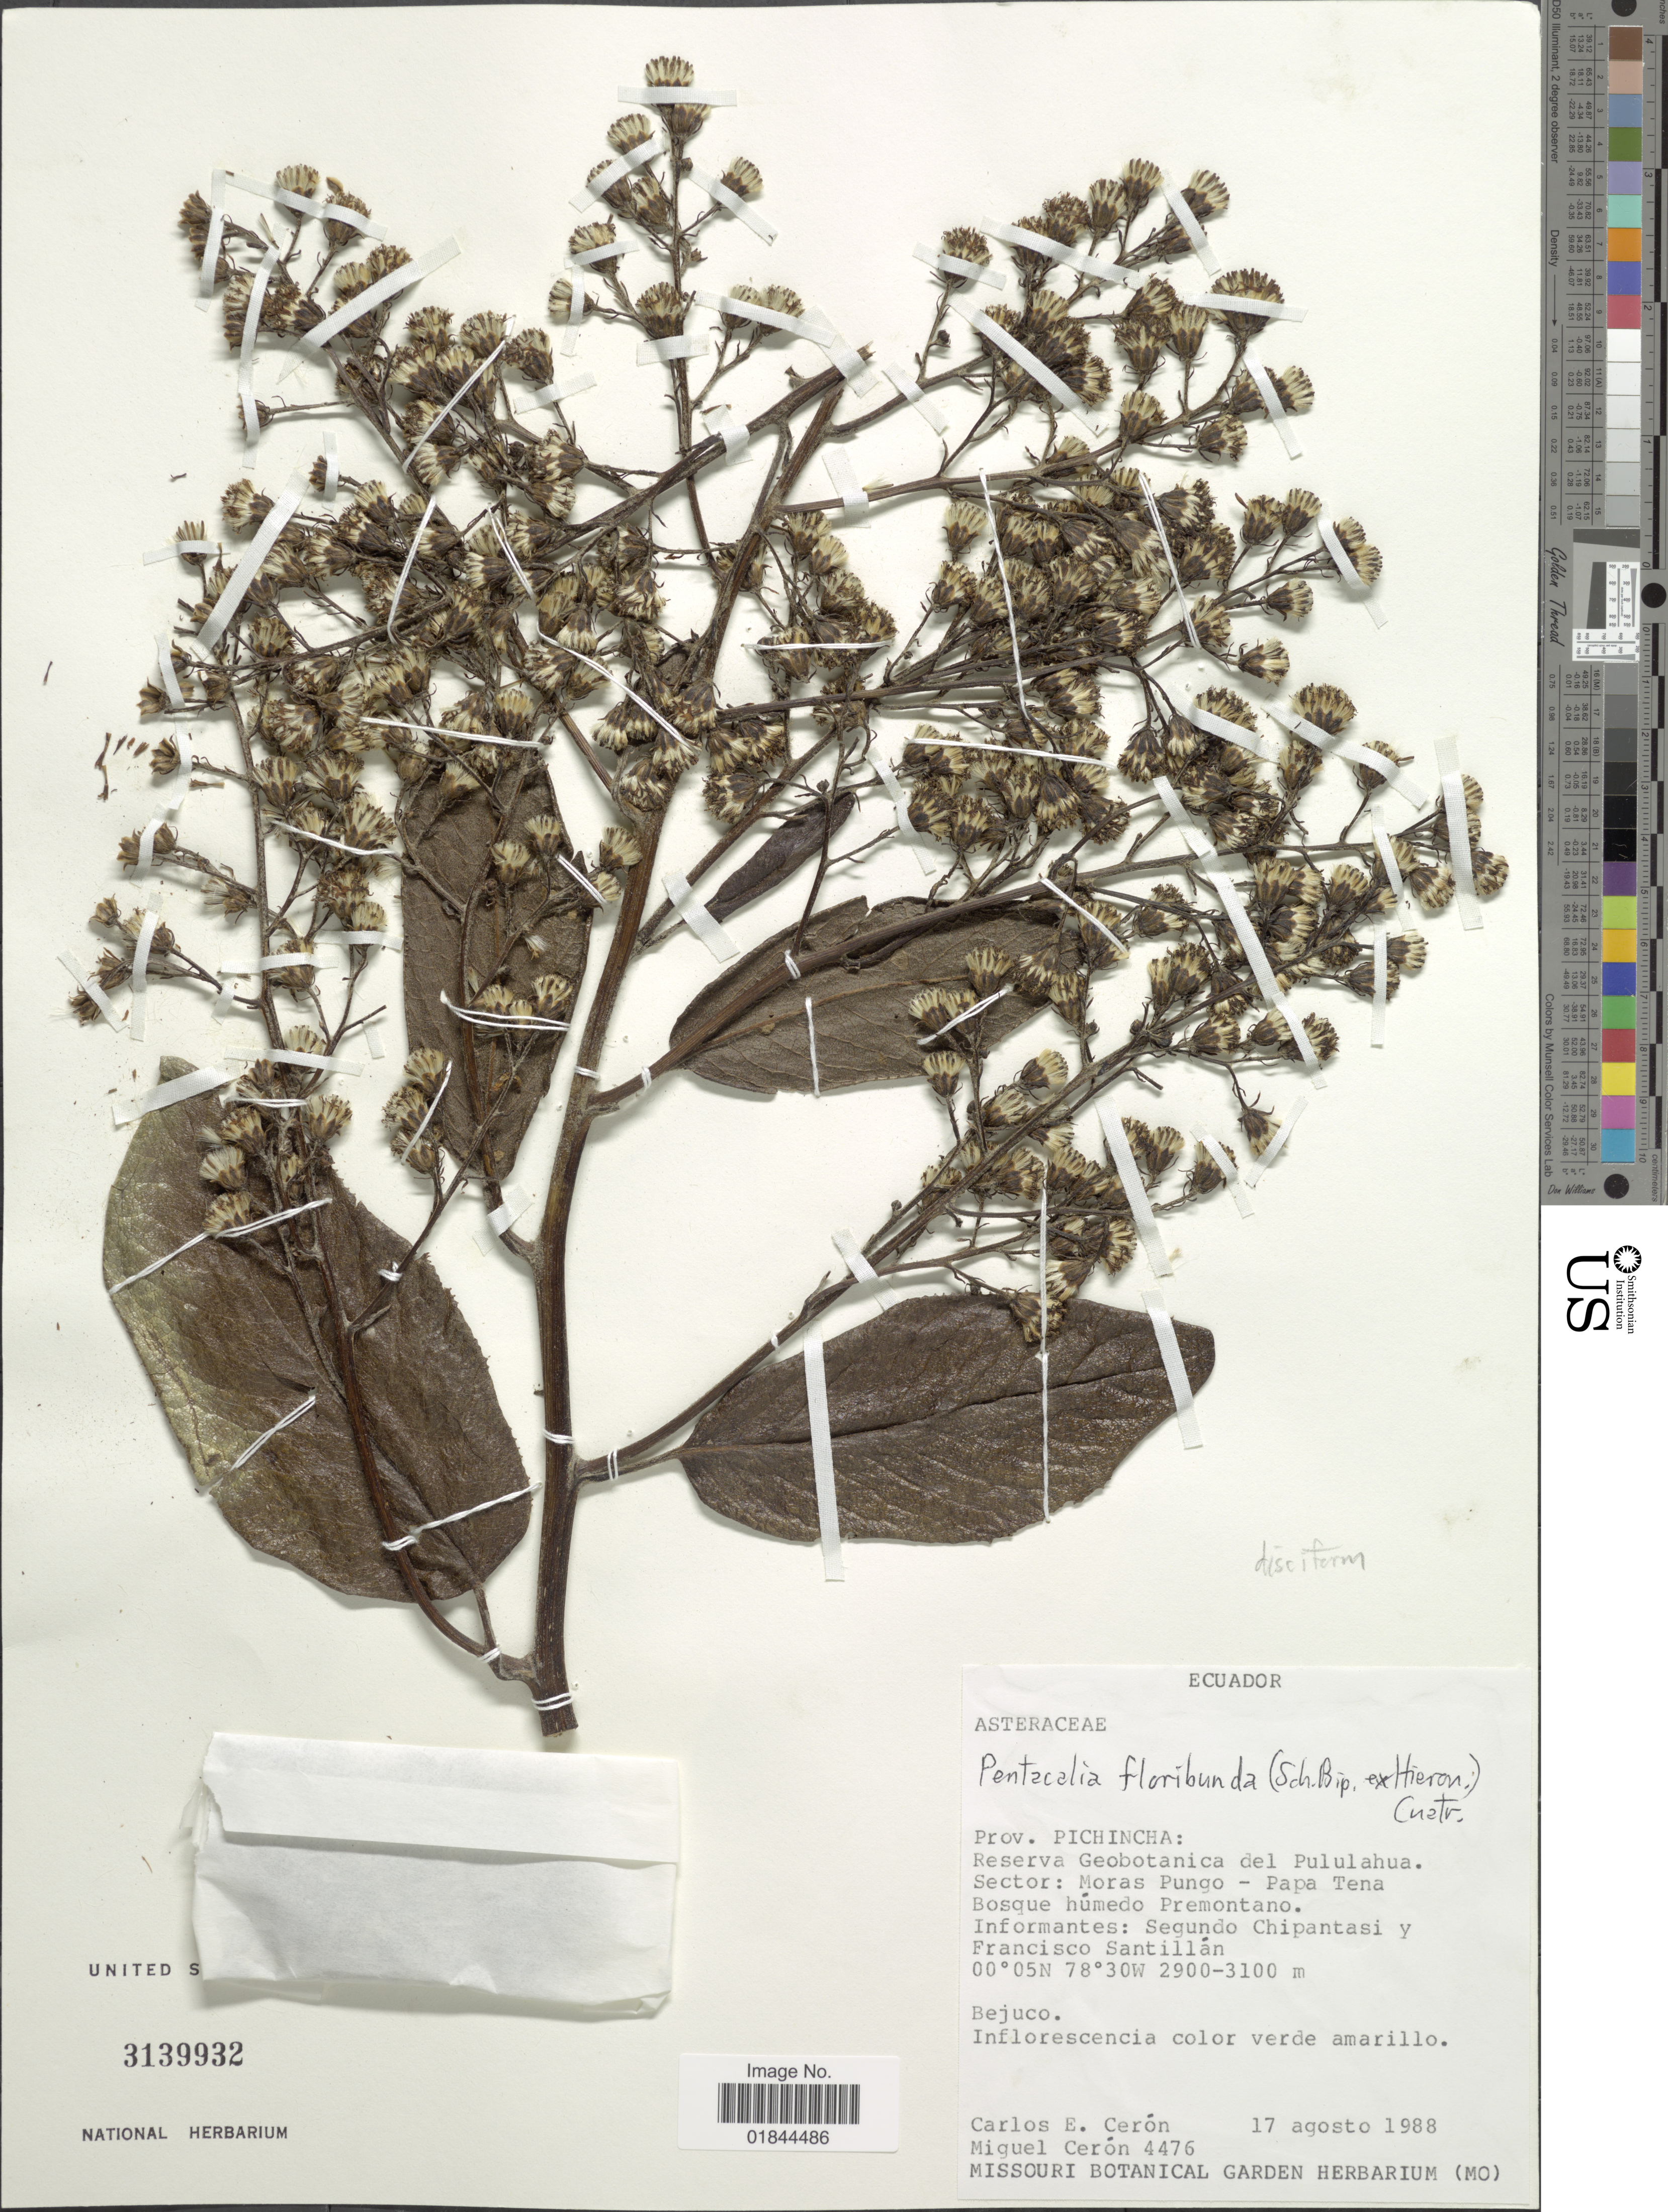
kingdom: Plantae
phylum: Tracheophyta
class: Magnoliopsida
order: Asterales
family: Asteraceae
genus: Pentacalia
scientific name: Pentacalia floribunda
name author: Cuatrec.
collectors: C. E. Cerón M. & M. Ceron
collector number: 4476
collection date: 1988-08-17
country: Ecuador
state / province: Pichincha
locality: Reserva Geobotanica del Pululahua. Sector: Moras Pungo - Papa Tena Vosque húmedo Premontano. Informantes: Segundo Chipantasi y Francisco Santillán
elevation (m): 2900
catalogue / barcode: US 3139932